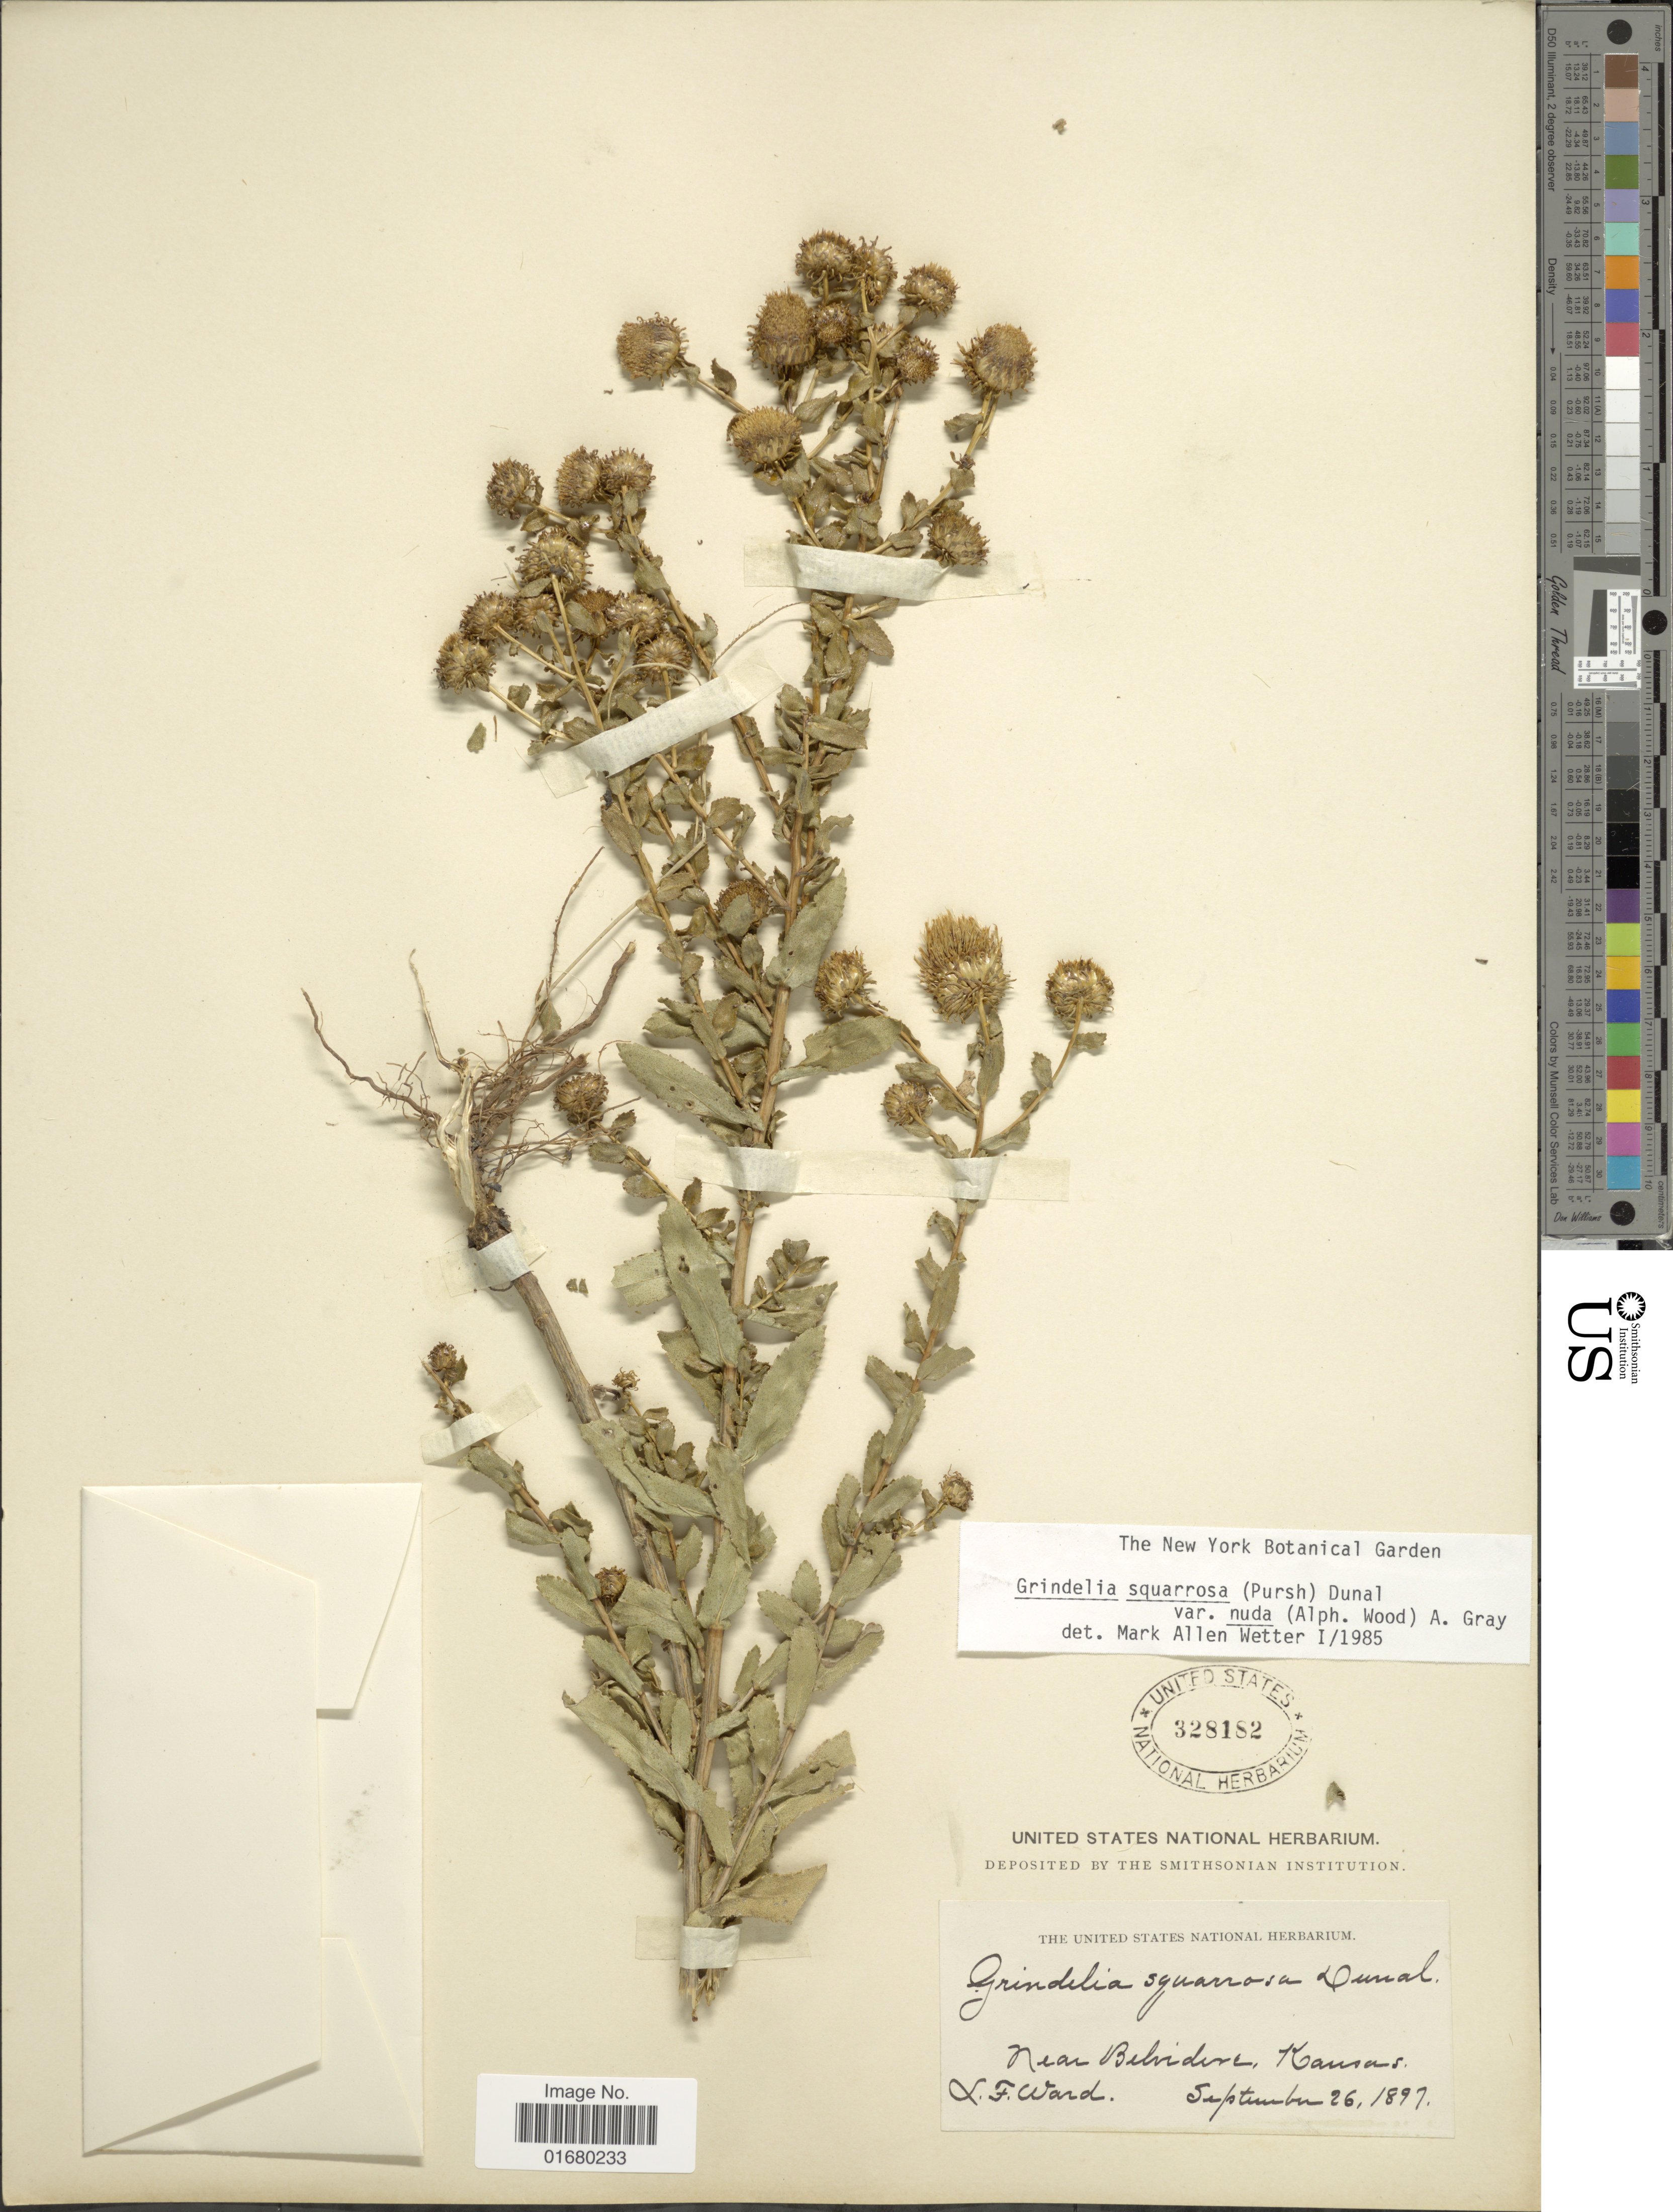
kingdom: Plantae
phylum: Tracheophyta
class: Magnoliopsida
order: Asterales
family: Asteraceae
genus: Grindelia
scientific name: Grindelia squarrosa var. nuda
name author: (Alph. Wood) A. Gray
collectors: L. Ward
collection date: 1897-09-26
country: United States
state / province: Kansas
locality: Near Belvidere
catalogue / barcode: US 328182